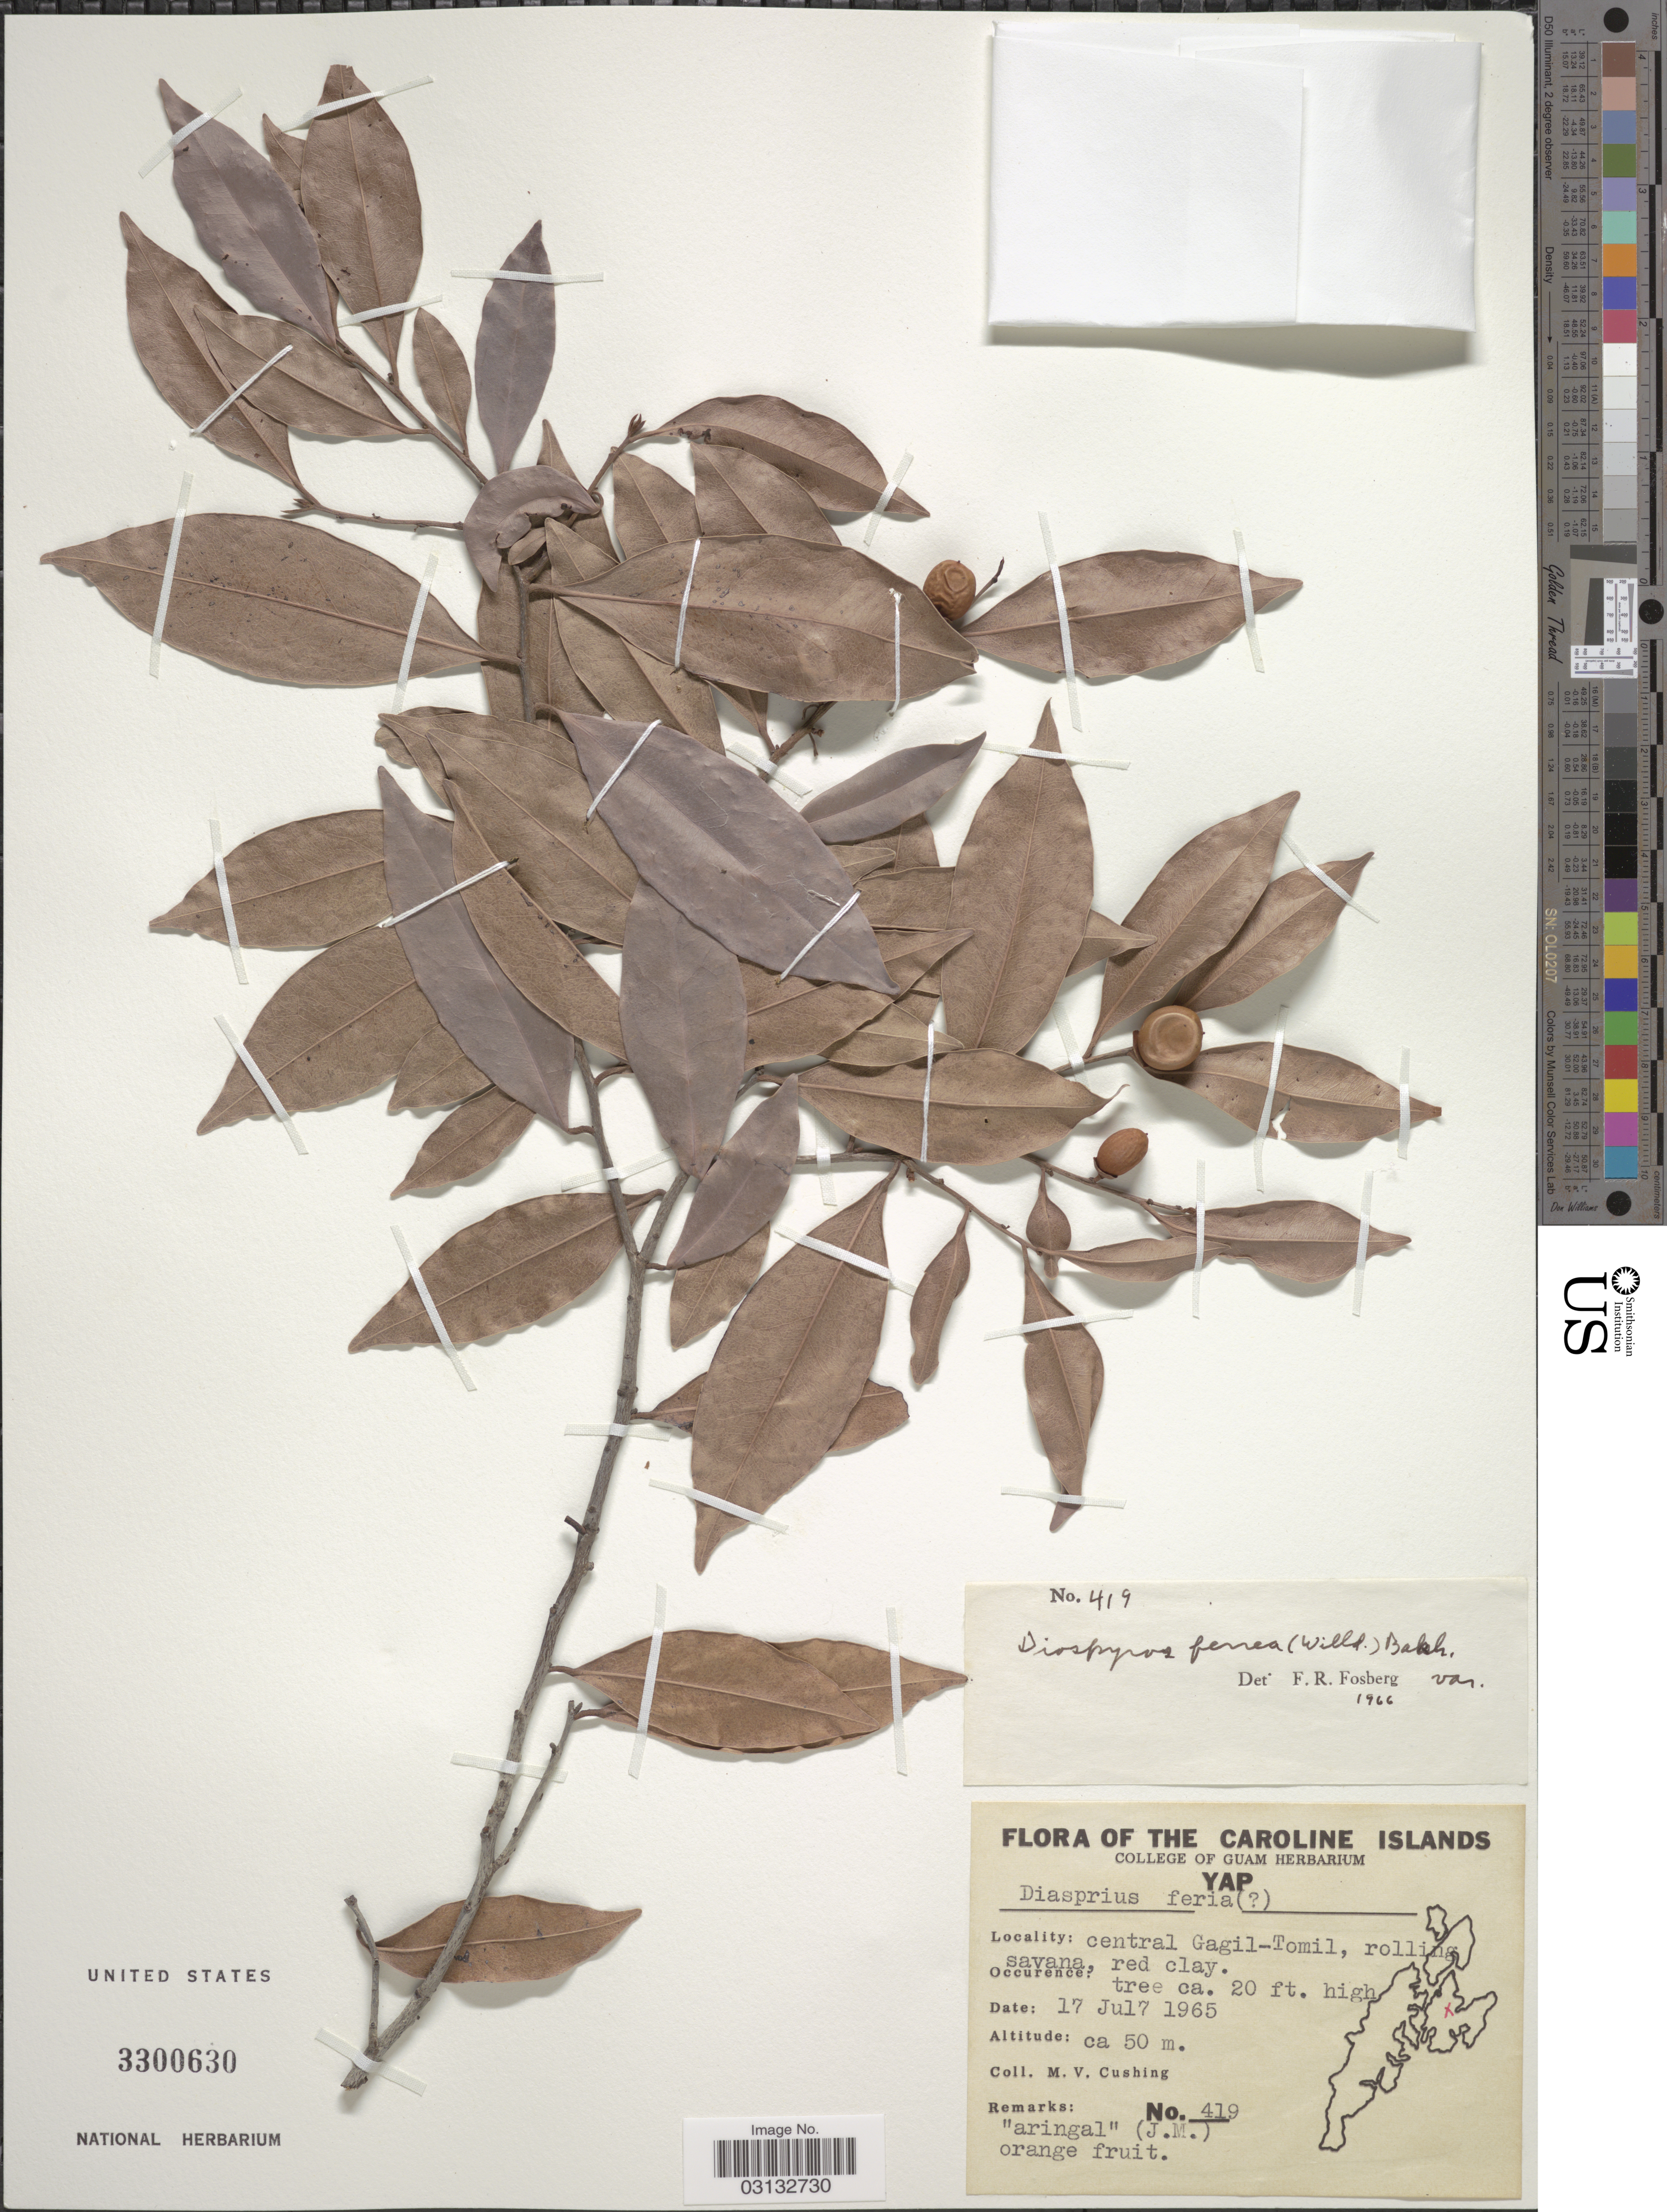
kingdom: Plantae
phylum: Tracheophyta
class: Magnoliopsida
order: Ericales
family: Ebenaceae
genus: Diospyros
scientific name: Diospyros ferrea var. sp.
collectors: M. V. Cushing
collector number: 419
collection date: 1965-07-17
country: Micronesia, Federated States of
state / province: Yap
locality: Caroline Islands. Central Gagil-Tomil, rolling savanna.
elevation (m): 50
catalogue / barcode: US 3300630